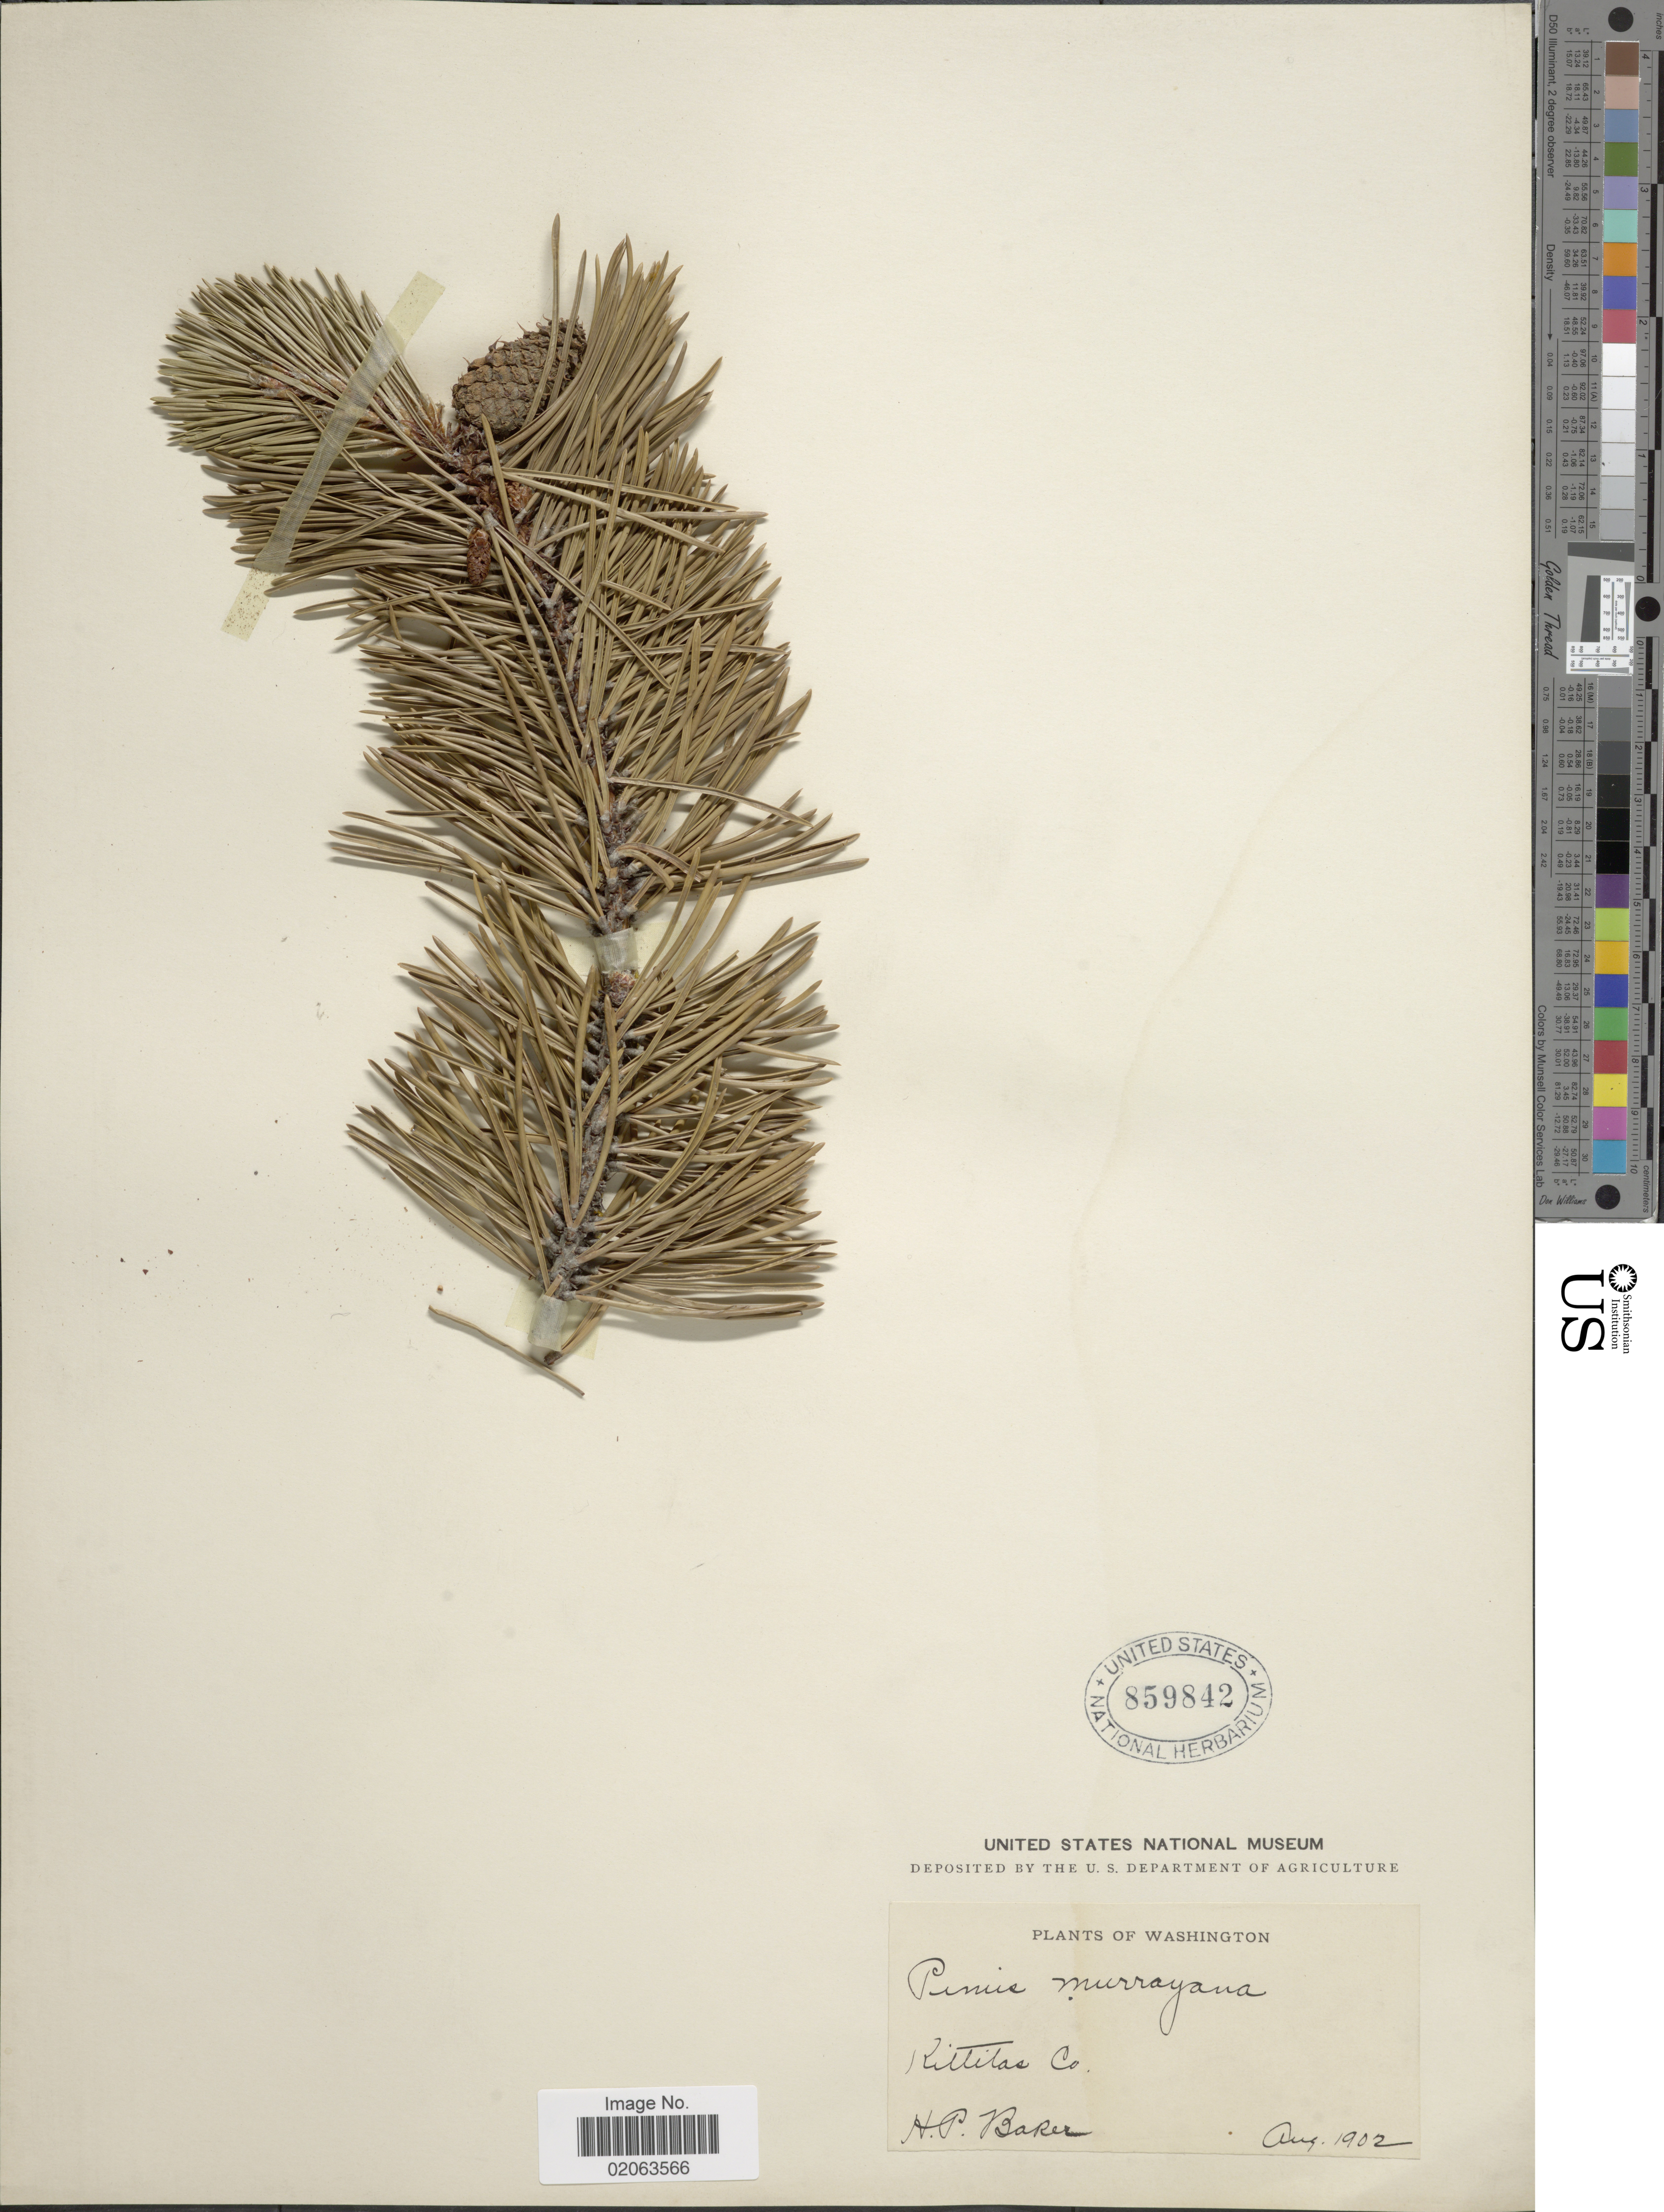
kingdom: Plantae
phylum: Tracheophyta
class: Pinopsida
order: Pinales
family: Pinaceae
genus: Pinus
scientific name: Pinus contorta var. latifolia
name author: Engelm. ex S. Watson in C. King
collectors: H. P. Baker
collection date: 1902-08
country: United States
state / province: Washington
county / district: Kittitas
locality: Washington. Kittitas Co.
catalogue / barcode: US 859842